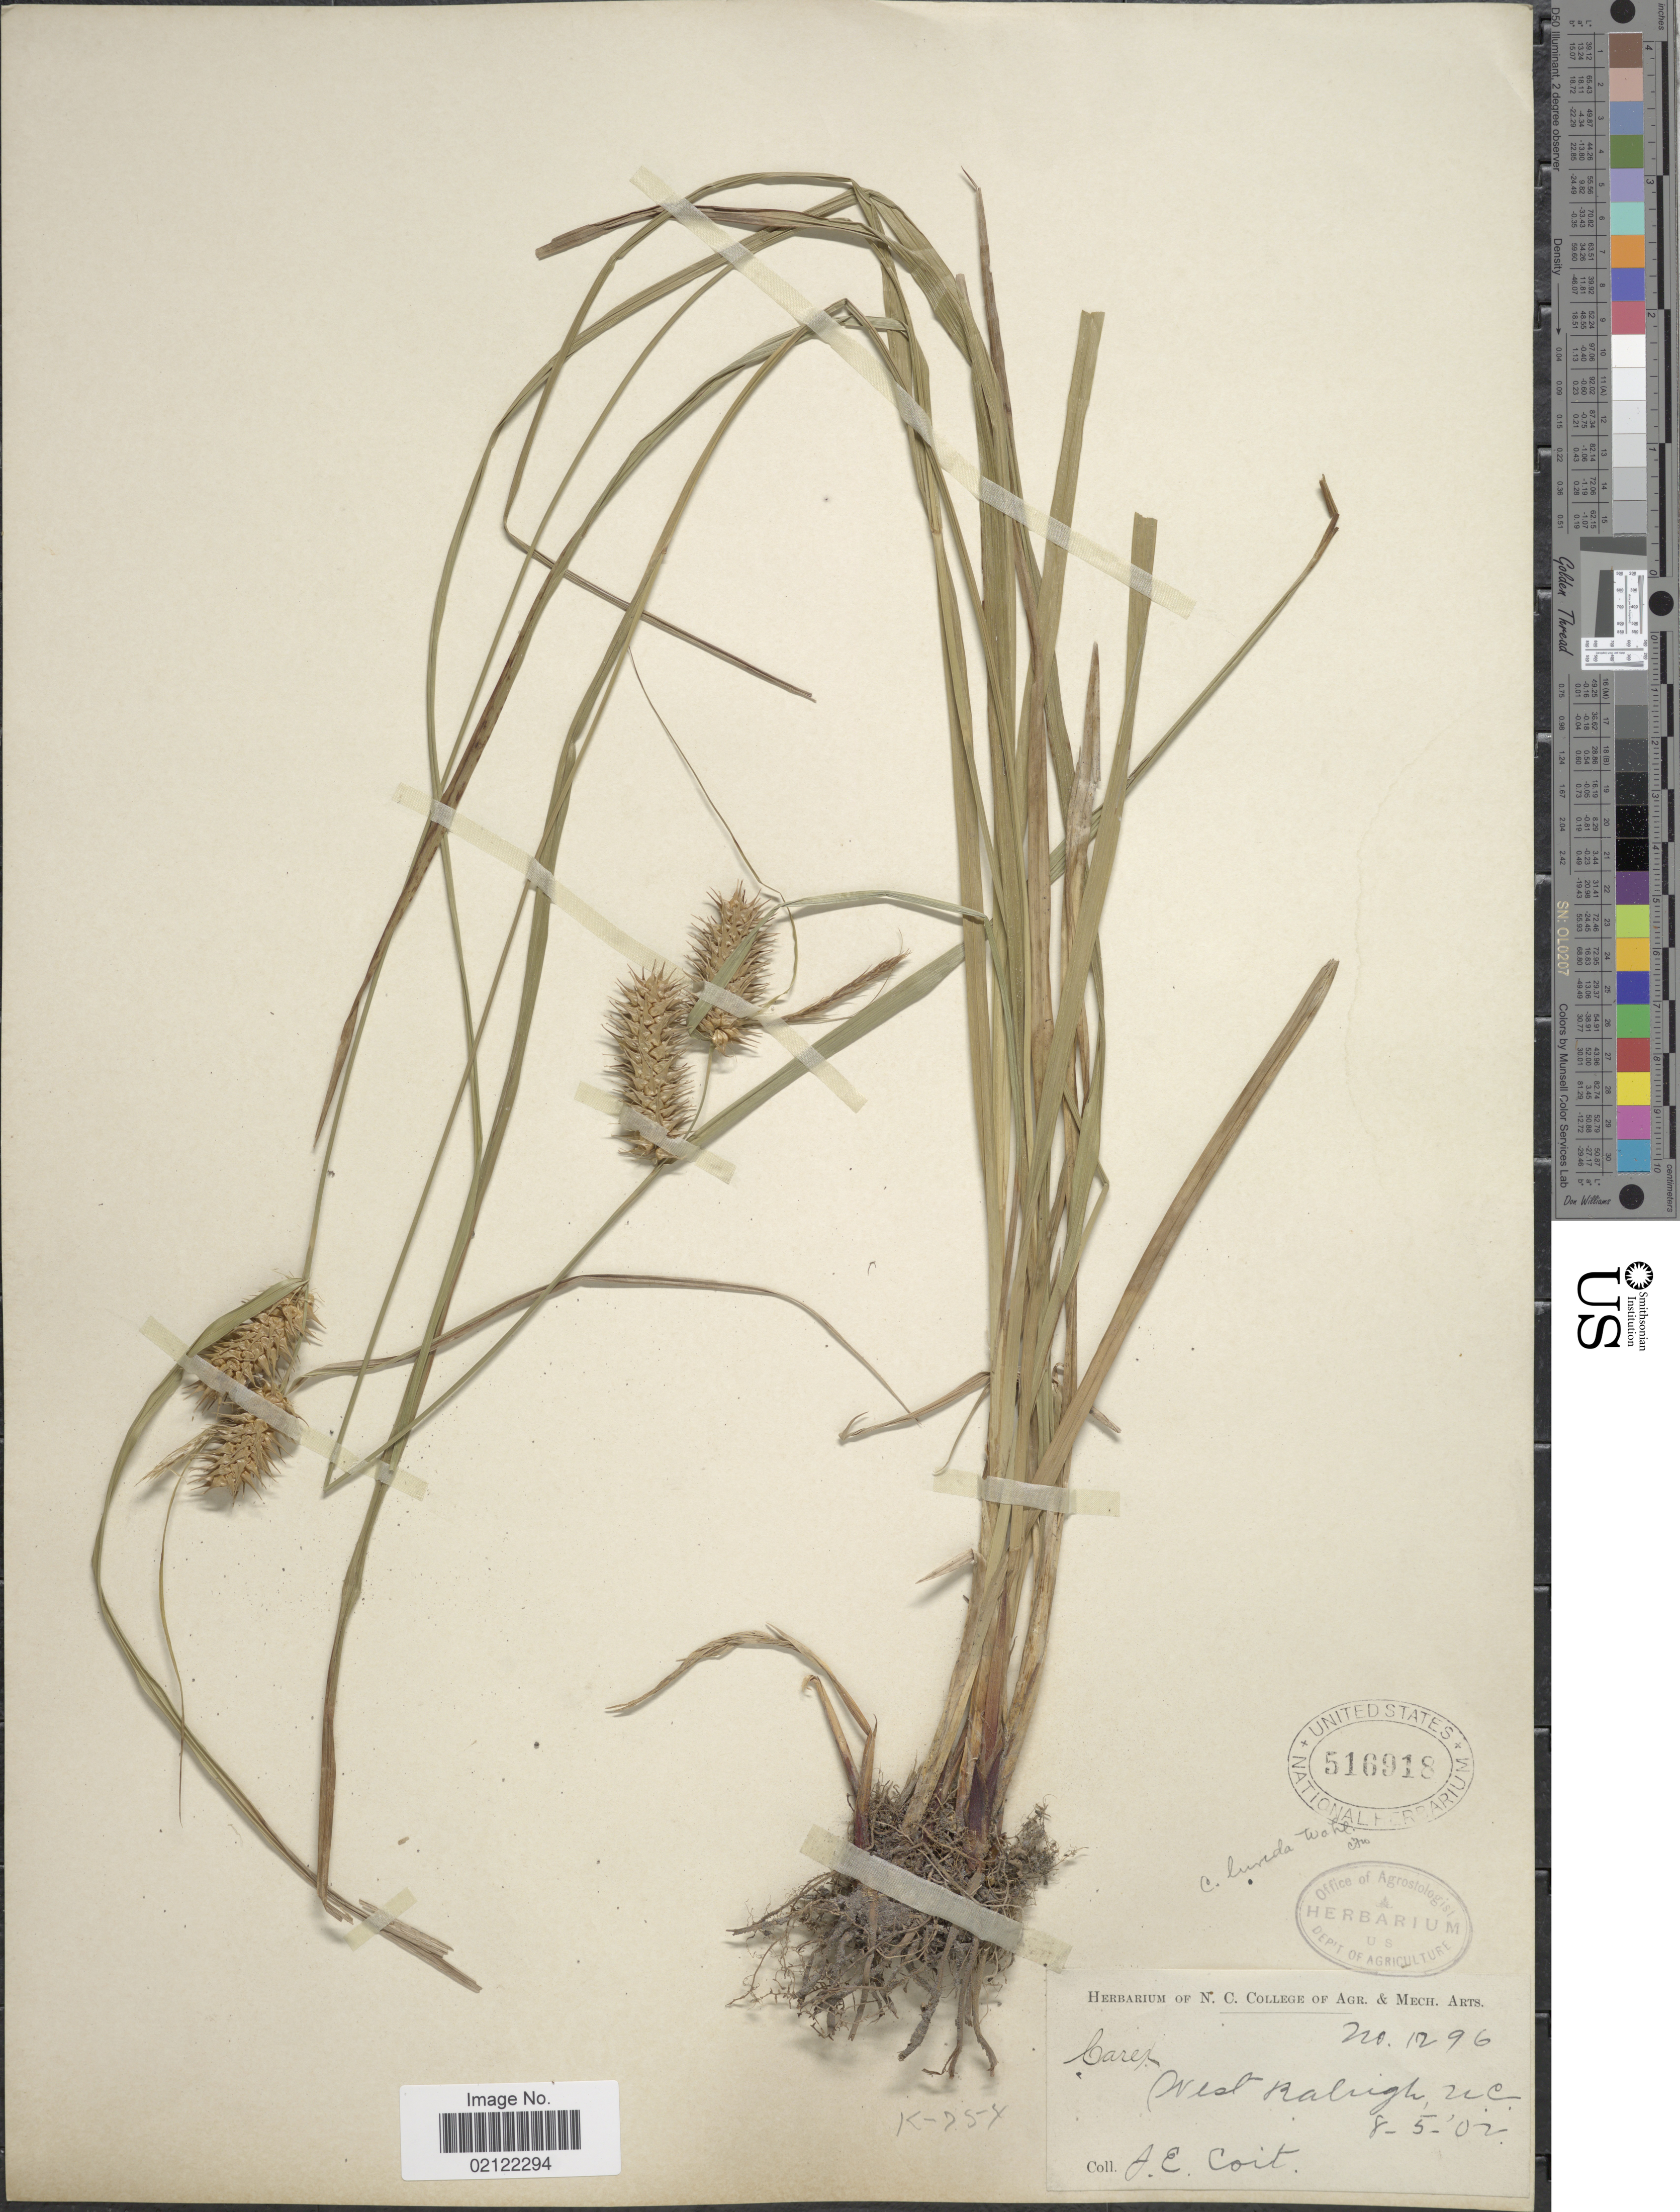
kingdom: Plantae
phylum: Tracheophyta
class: Liliopsida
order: Poales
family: Cyperaceae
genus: Carex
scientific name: Carex lurida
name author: Wahlenb.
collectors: J. Coit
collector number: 1296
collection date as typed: Transcribed d/m/y: 5/8/2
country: United States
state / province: North Carolina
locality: West Raleigh, NC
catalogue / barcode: US 516918